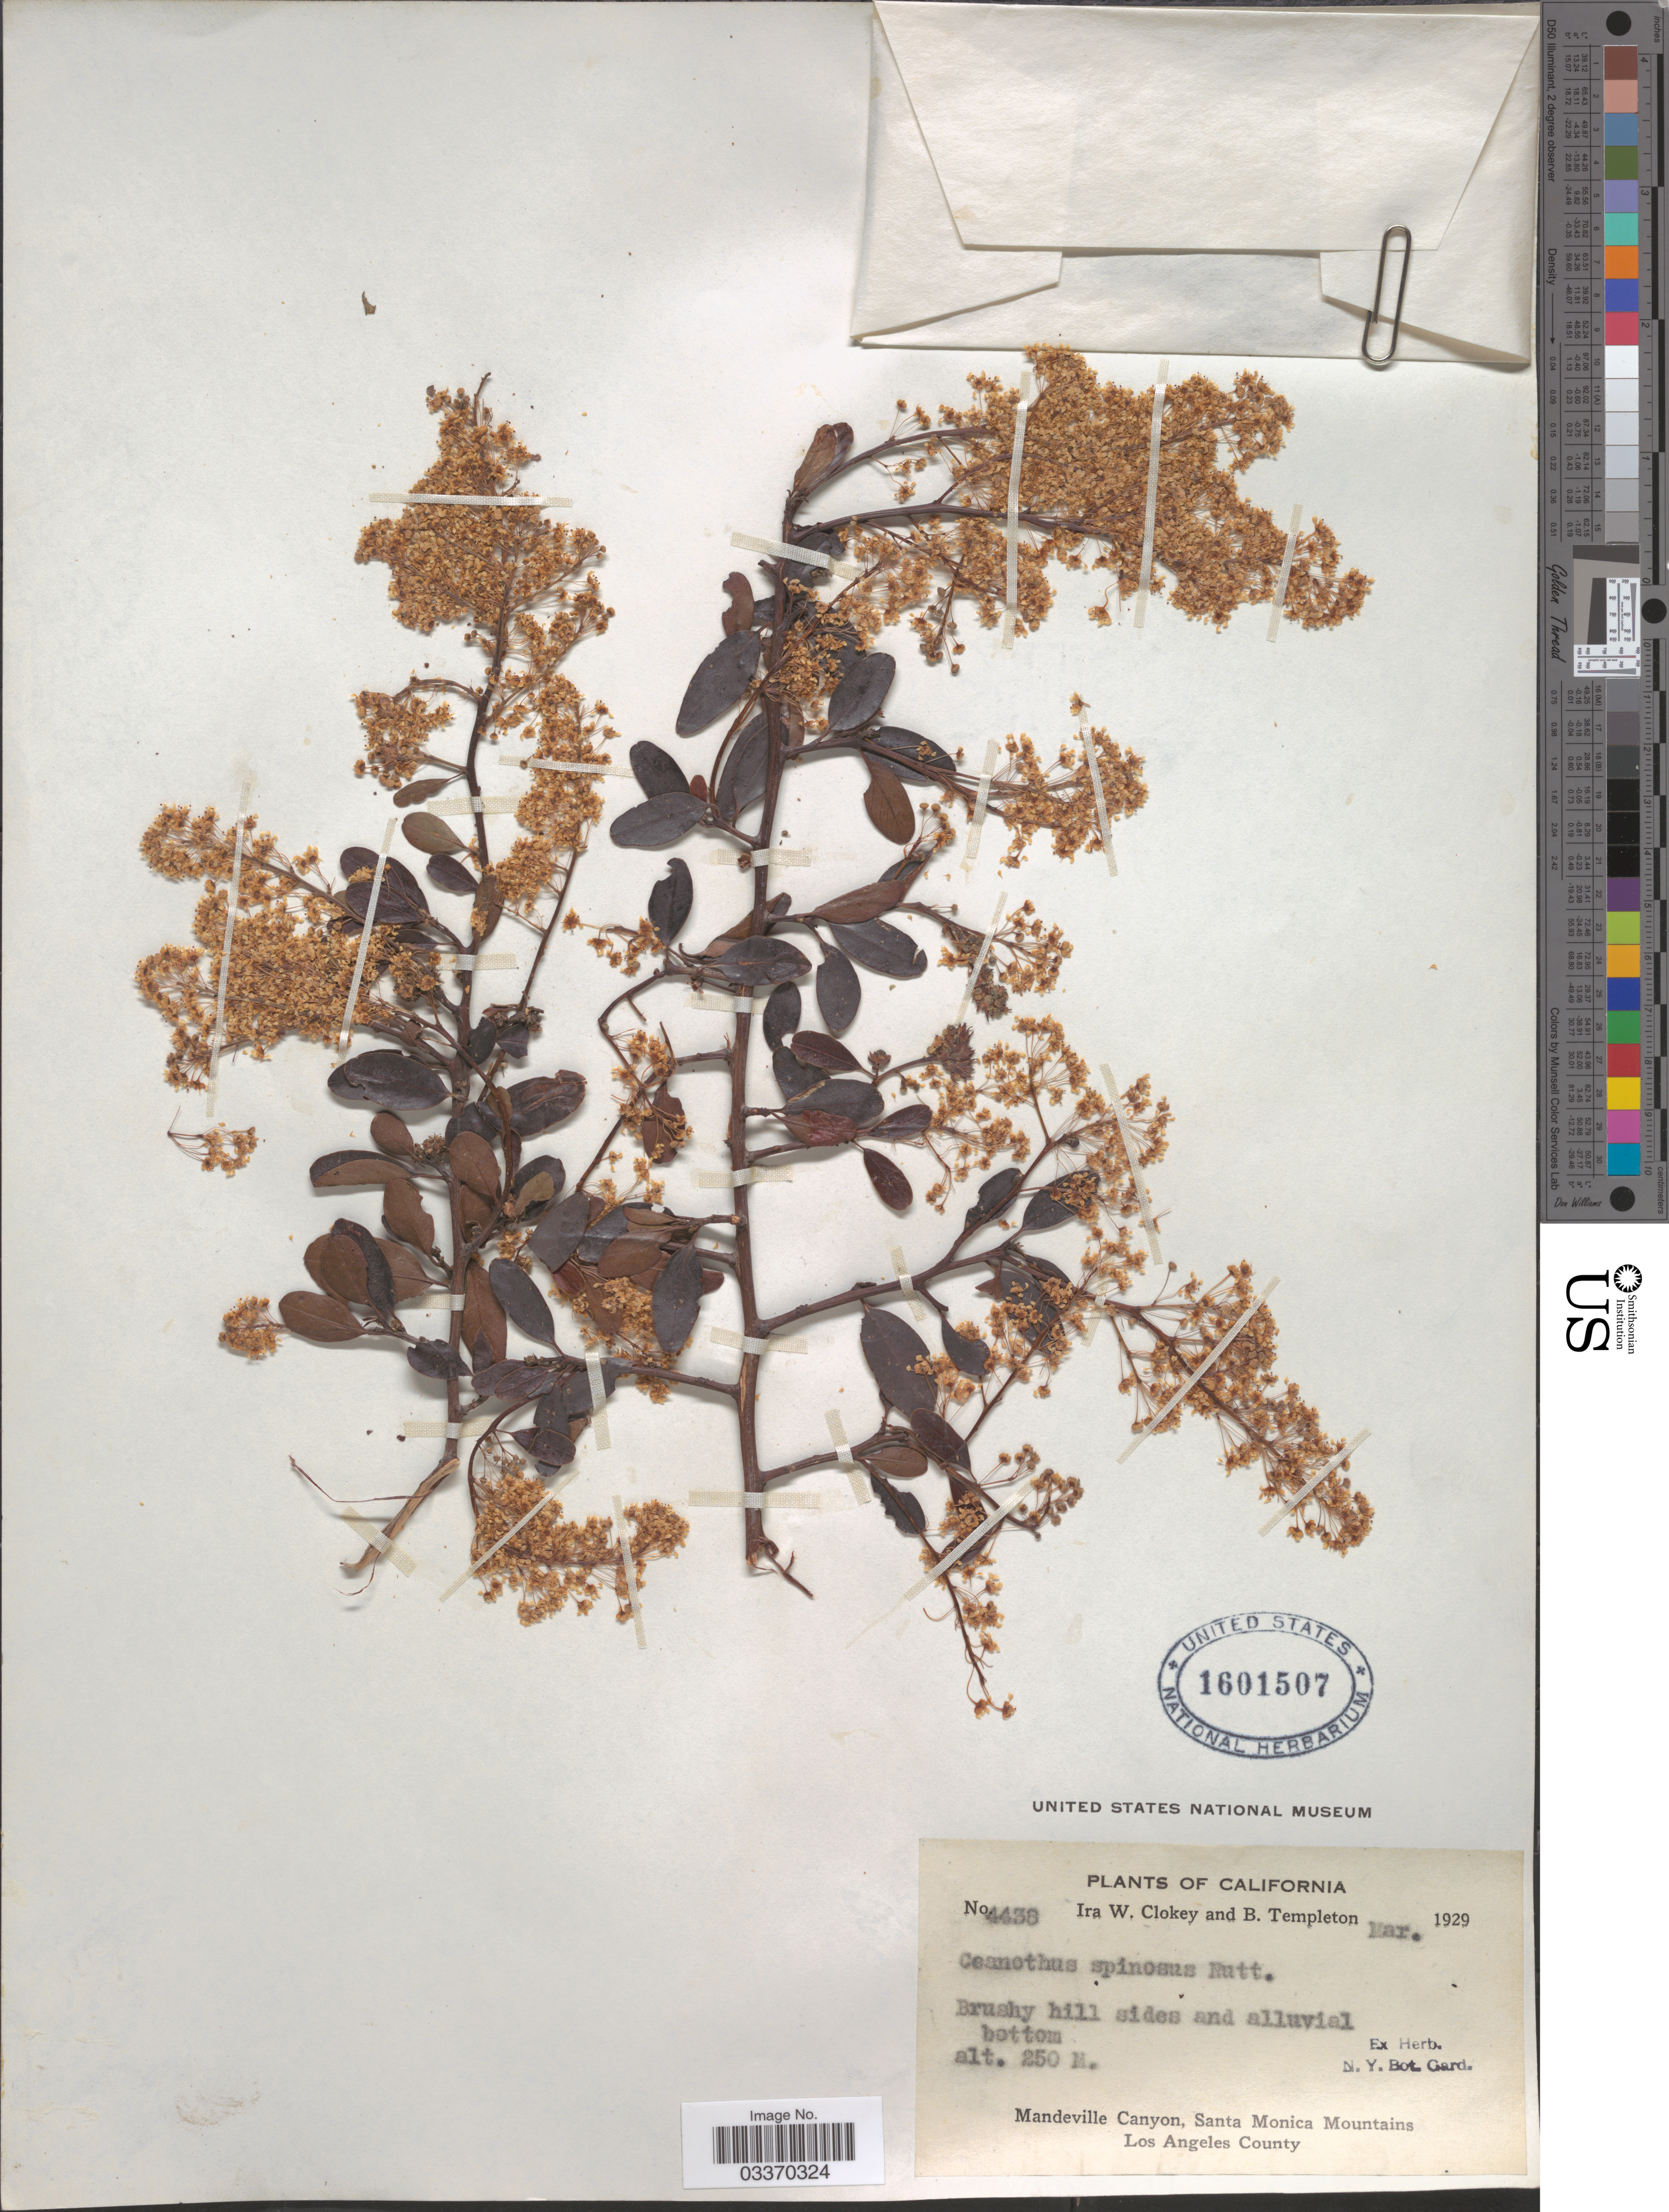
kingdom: Plantae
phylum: Tracheophyta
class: Magnoliopsida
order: Rosales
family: Rhamnaceae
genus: Ceanothus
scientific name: Ceanothus spinosus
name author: Nutt.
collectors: I. W. Clokey & B. Templeton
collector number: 4438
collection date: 1929-03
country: United States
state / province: California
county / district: Los Angeles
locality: Mandeville Canyon, Santa Monica Mountains. Los Angeles County.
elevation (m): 250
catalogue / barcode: US 1601507